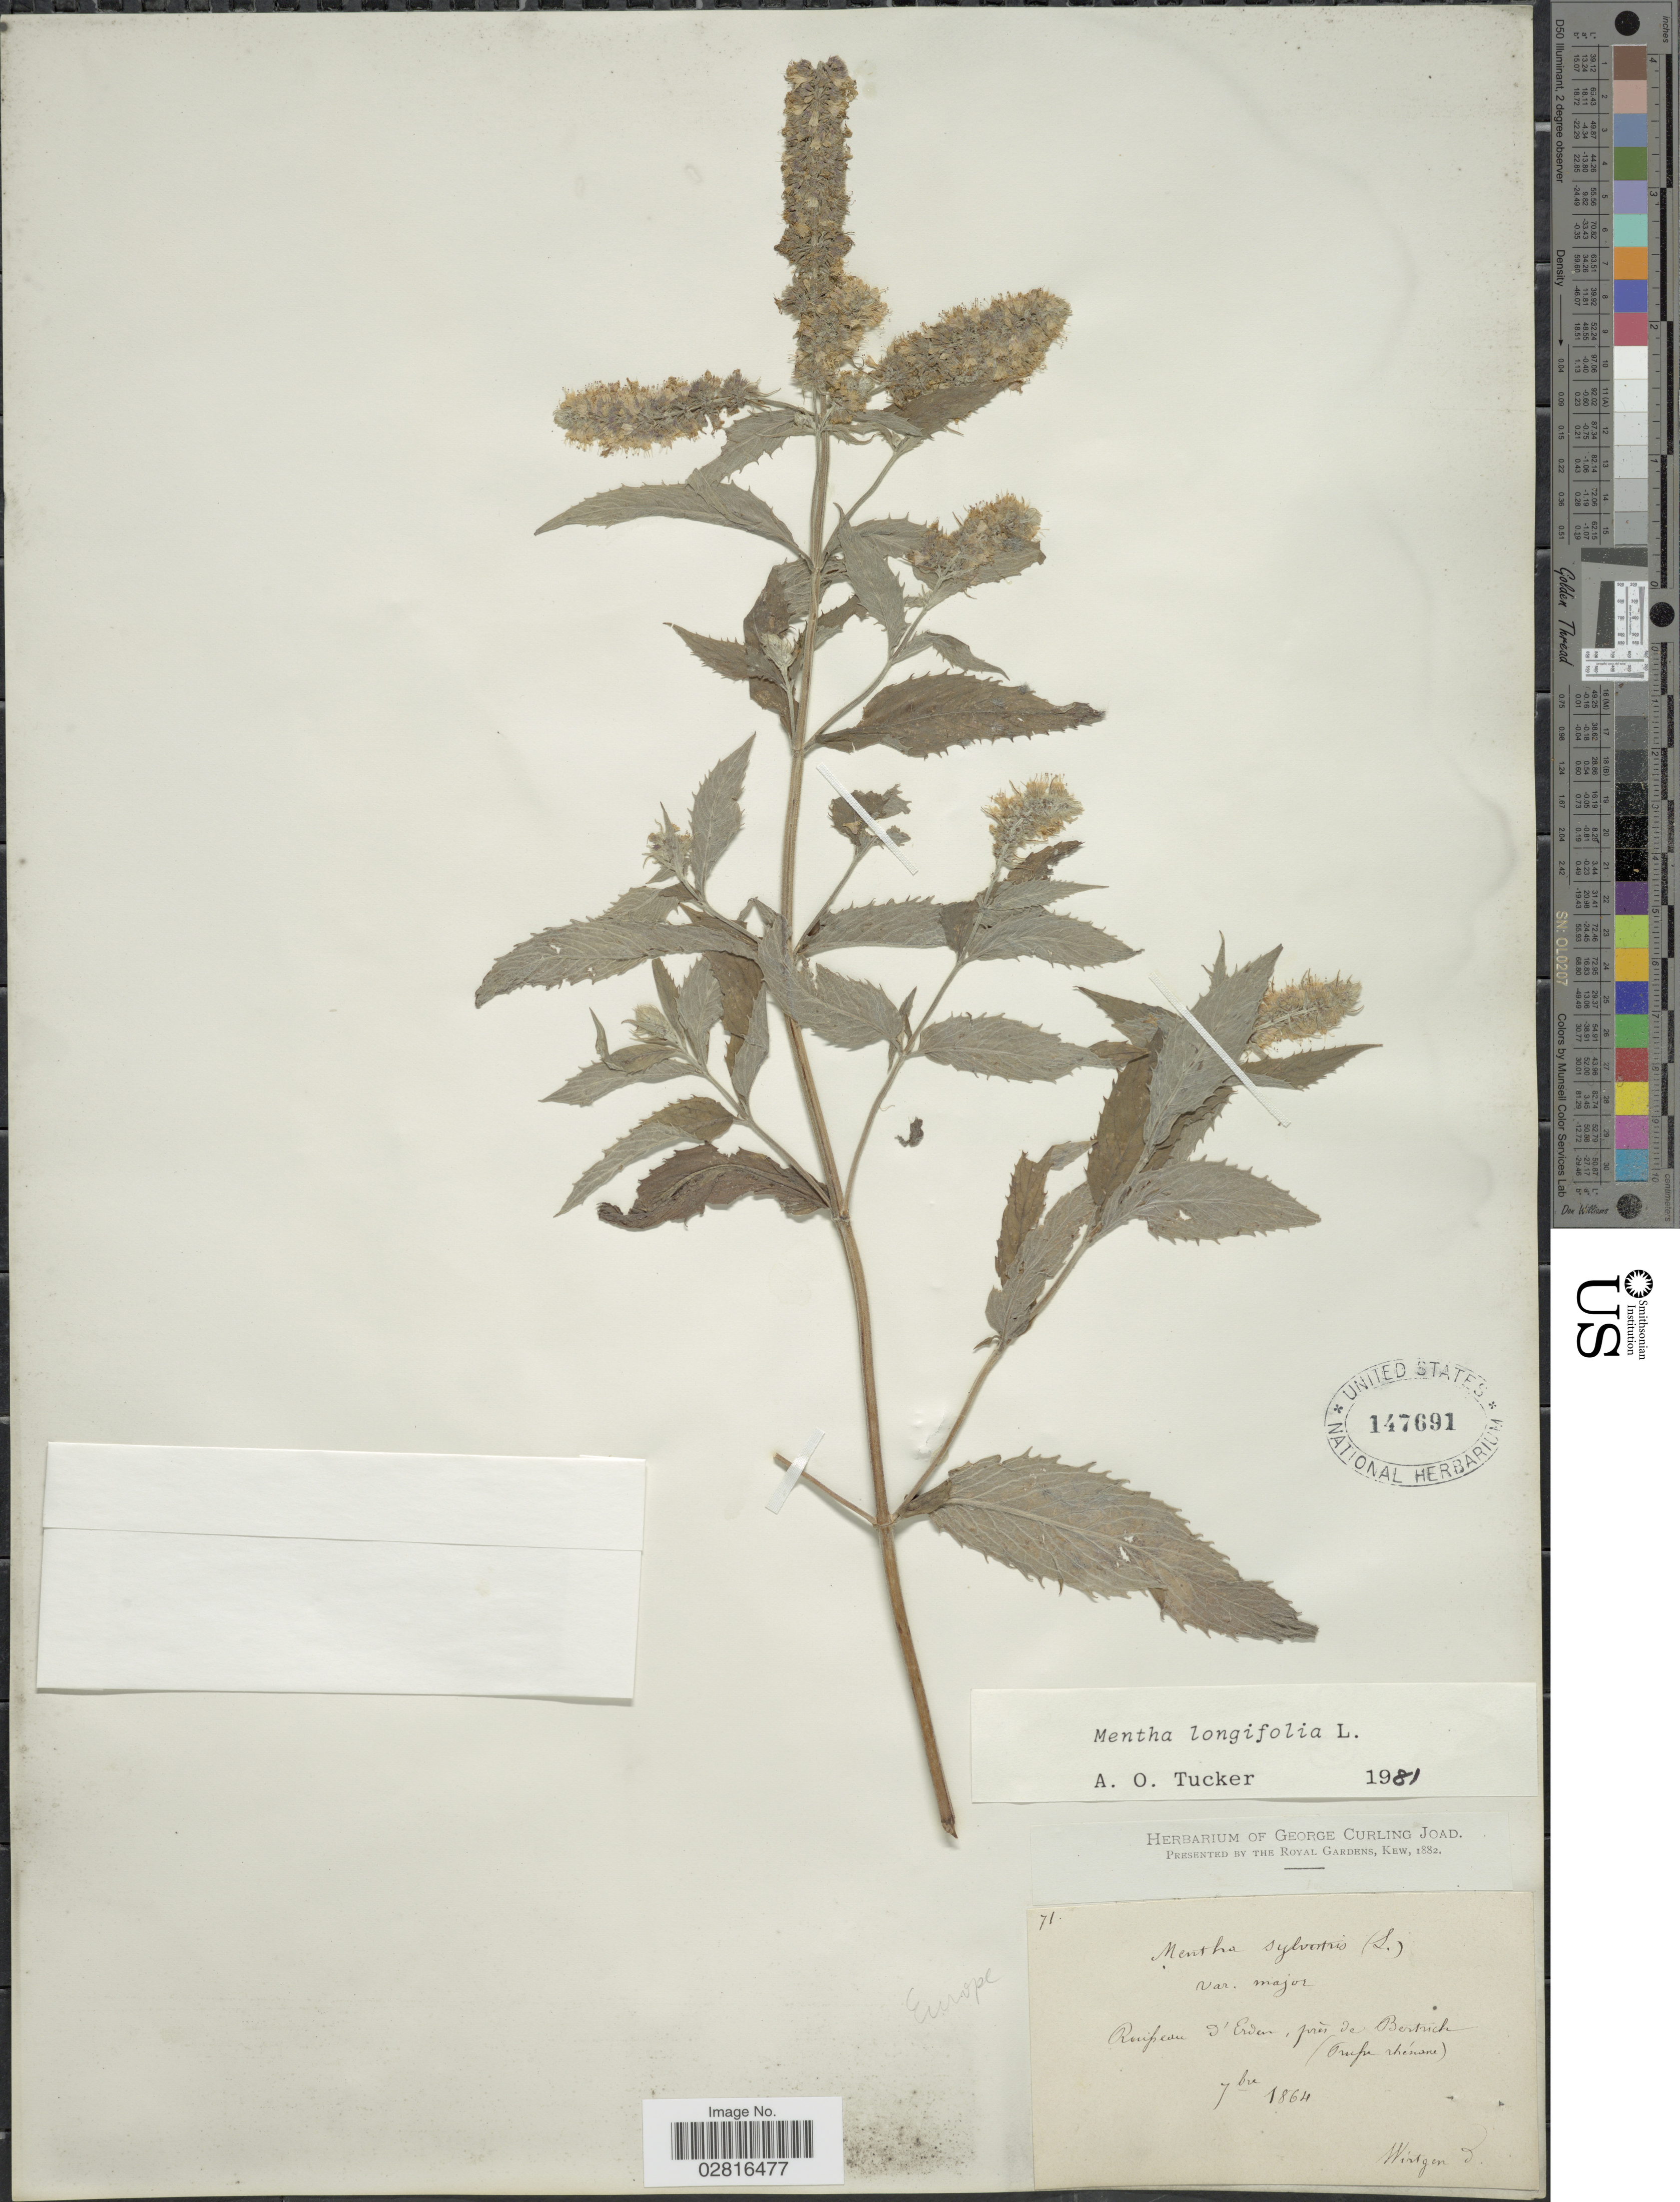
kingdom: Plantae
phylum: Tracheophyta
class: Magnoliopsida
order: Lamiales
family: Lamiaceae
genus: Mentha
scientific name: Mentha longifolia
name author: (L.) L.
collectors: Wirtgen, --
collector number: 71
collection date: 1864-09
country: Germany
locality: Ruipeau d'Erden, près de Bertrich (Trupe rhénane). Europe.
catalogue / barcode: US 147691